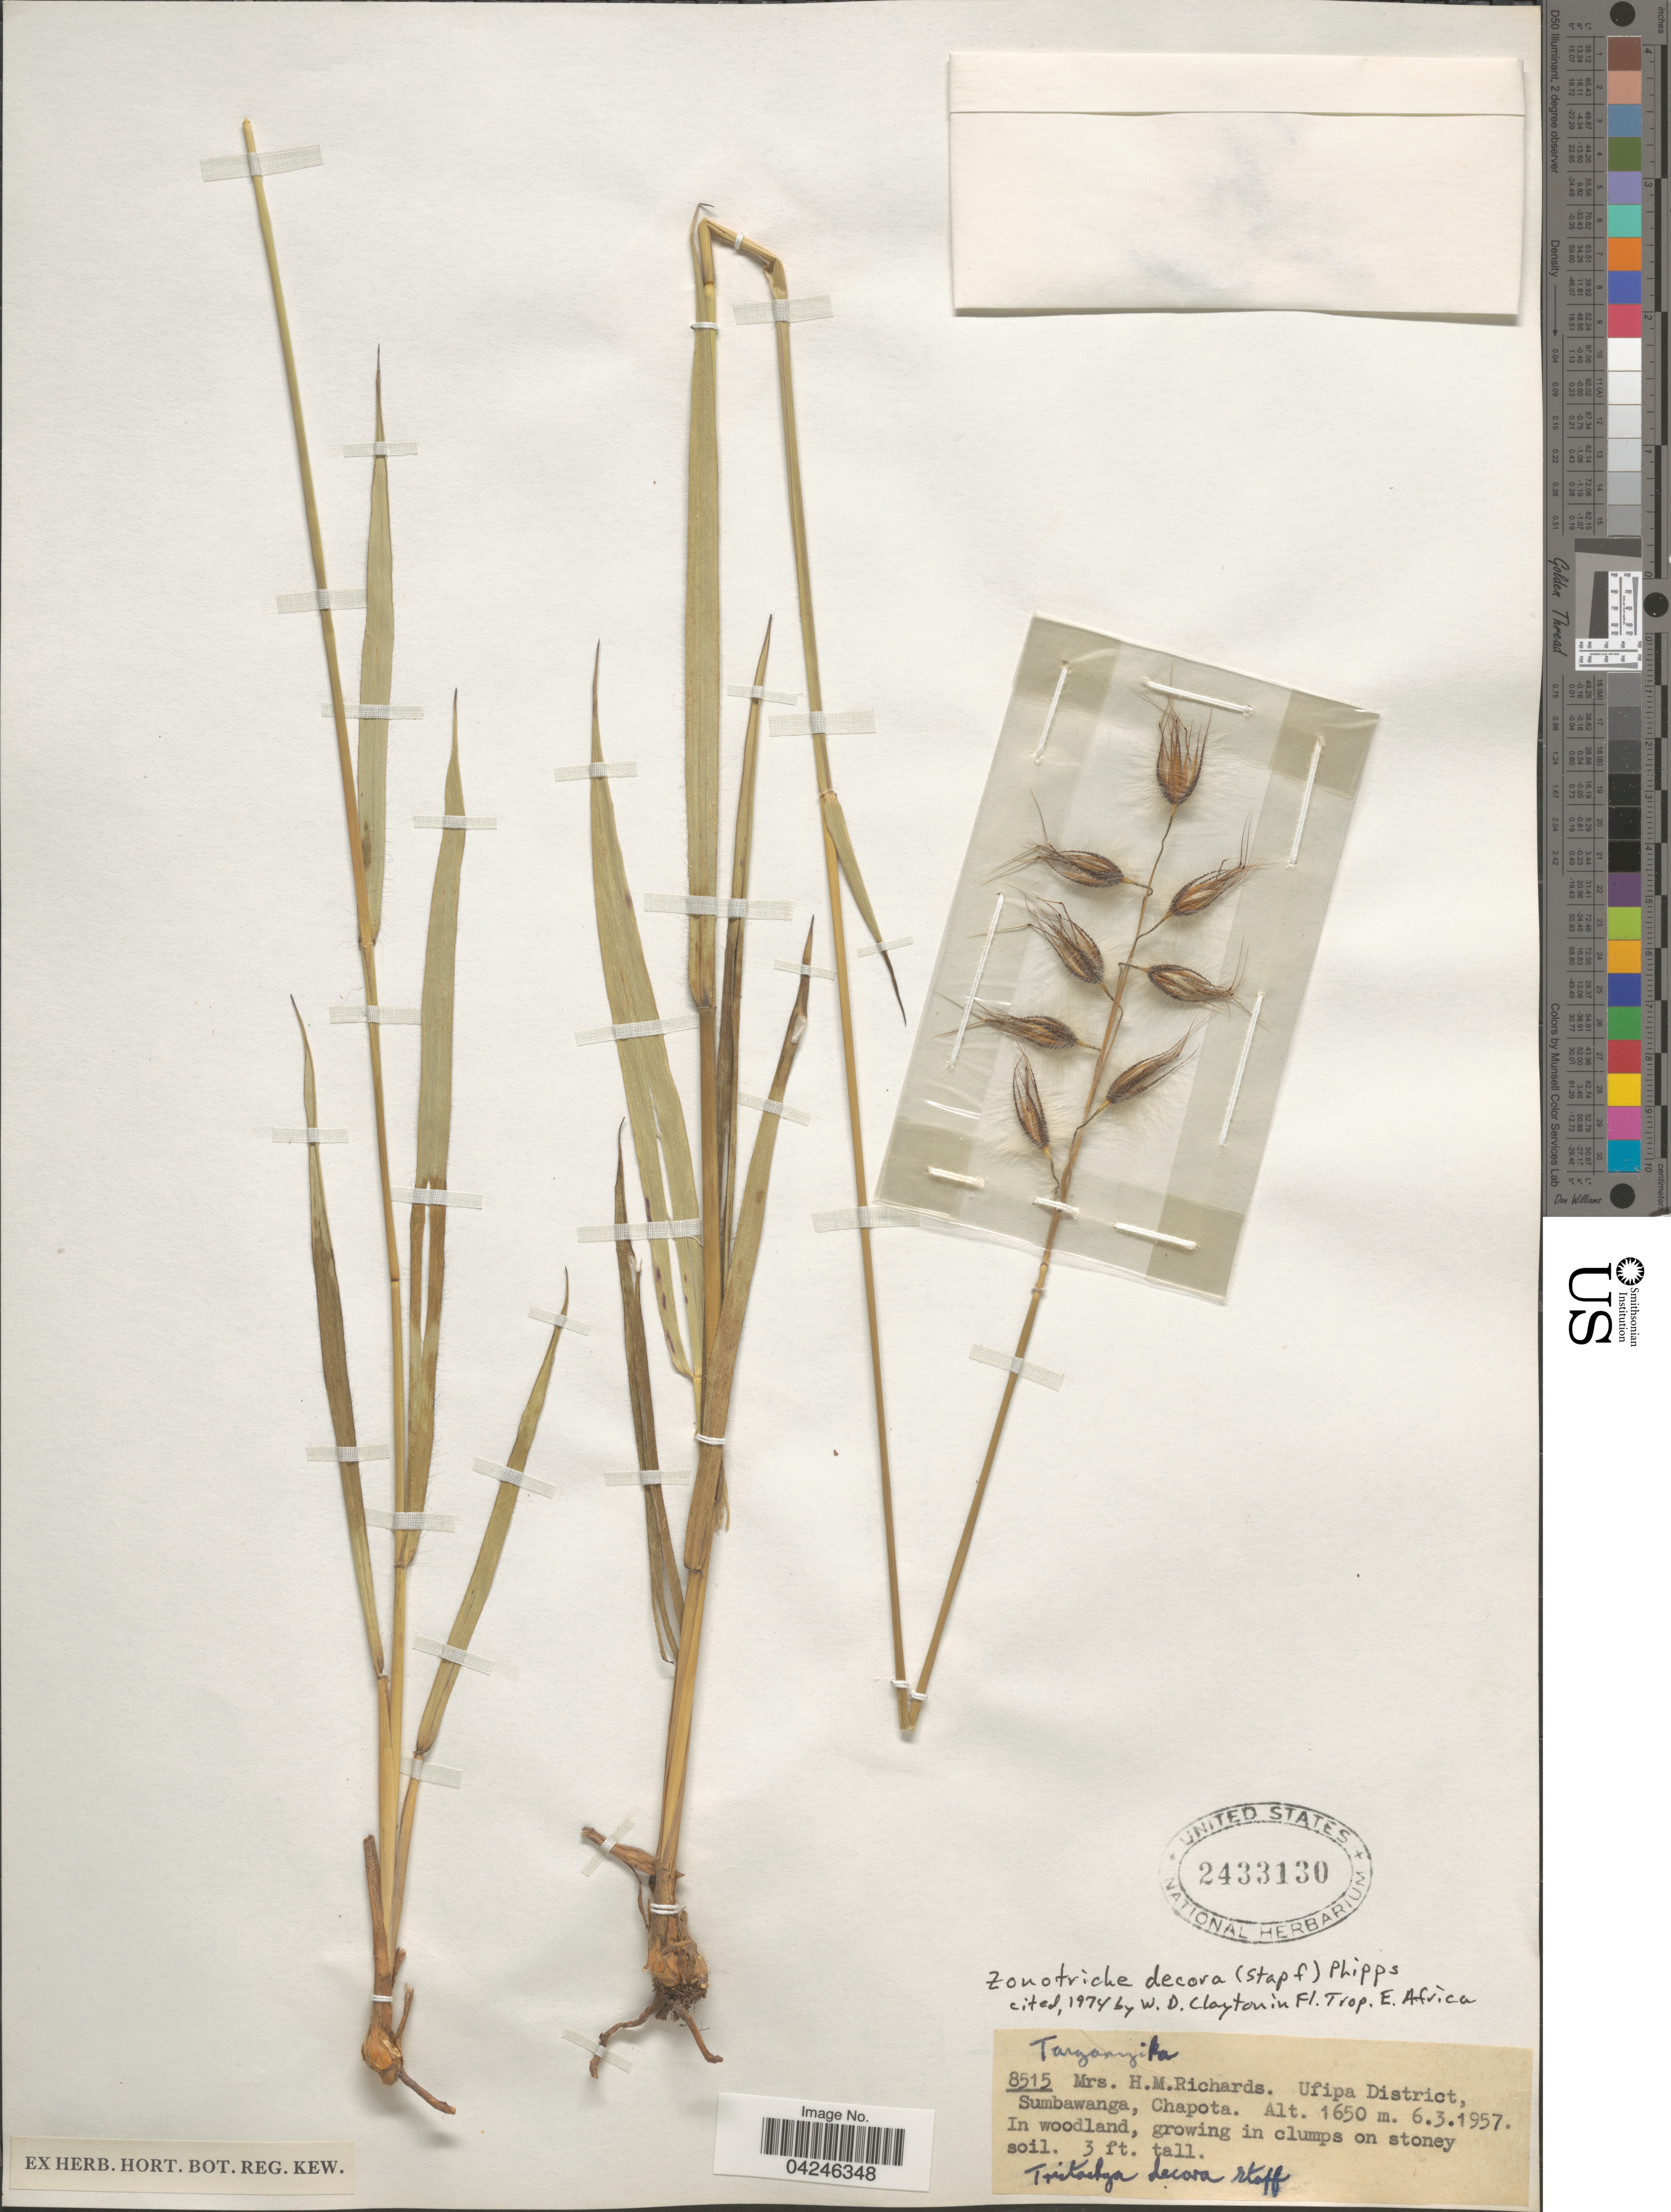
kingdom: Plantae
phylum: Tracheophyta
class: Liliopsida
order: Poales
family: Poaceae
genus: Zonotriche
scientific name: Zonotriche decora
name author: (Stapf) J.B. Phipps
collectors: H. Richards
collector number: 8515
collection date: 1957-03-06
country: Tanzania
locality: Ufipa District, Sumbawanga, Chapota.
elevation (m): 1650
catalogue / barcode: US 2433130